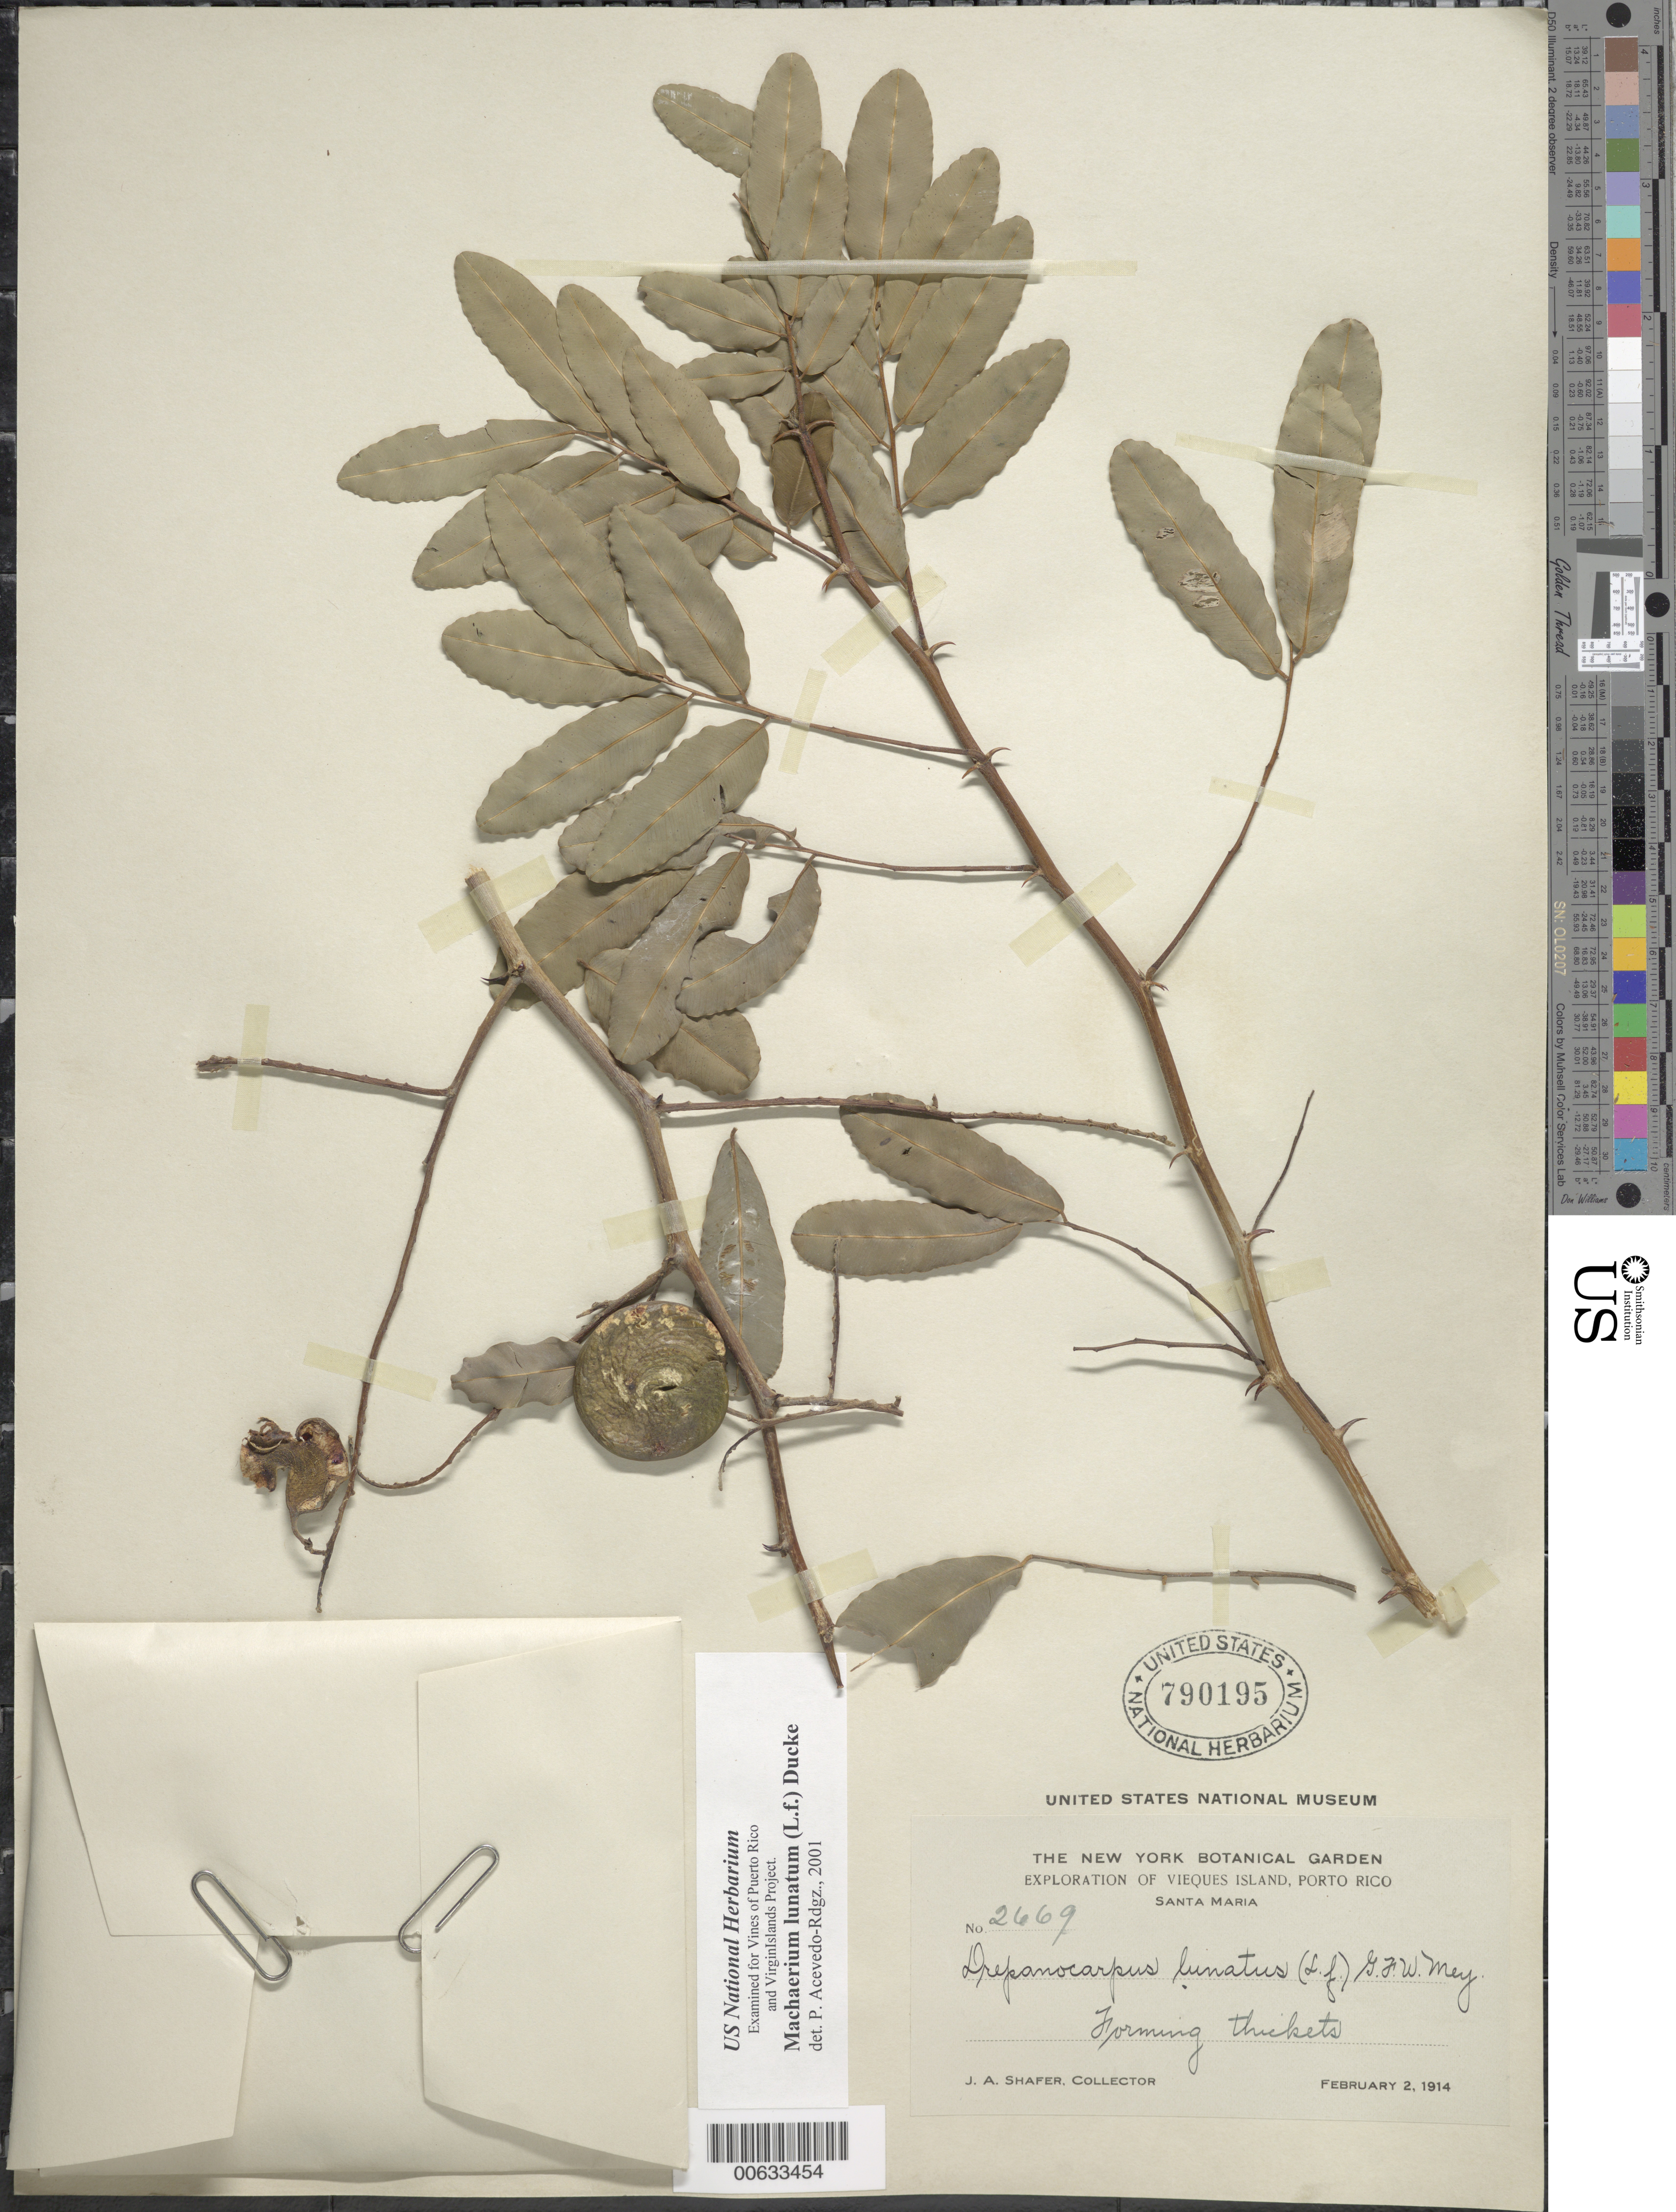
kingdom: Plantae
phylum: Tracheophyta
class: Magnoliopsida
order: Fabales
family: Fabaceae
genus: Machaerium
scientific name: Machaerium lunatum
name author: (L. f.) Ducke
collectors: J. A. Shafer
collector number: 2669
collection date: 1914-02-02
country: Puerto Rico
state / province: Vieques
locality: Vieques Island, Porto Rico, Santa Maria. Forming Thickets,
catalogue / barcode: US 790195